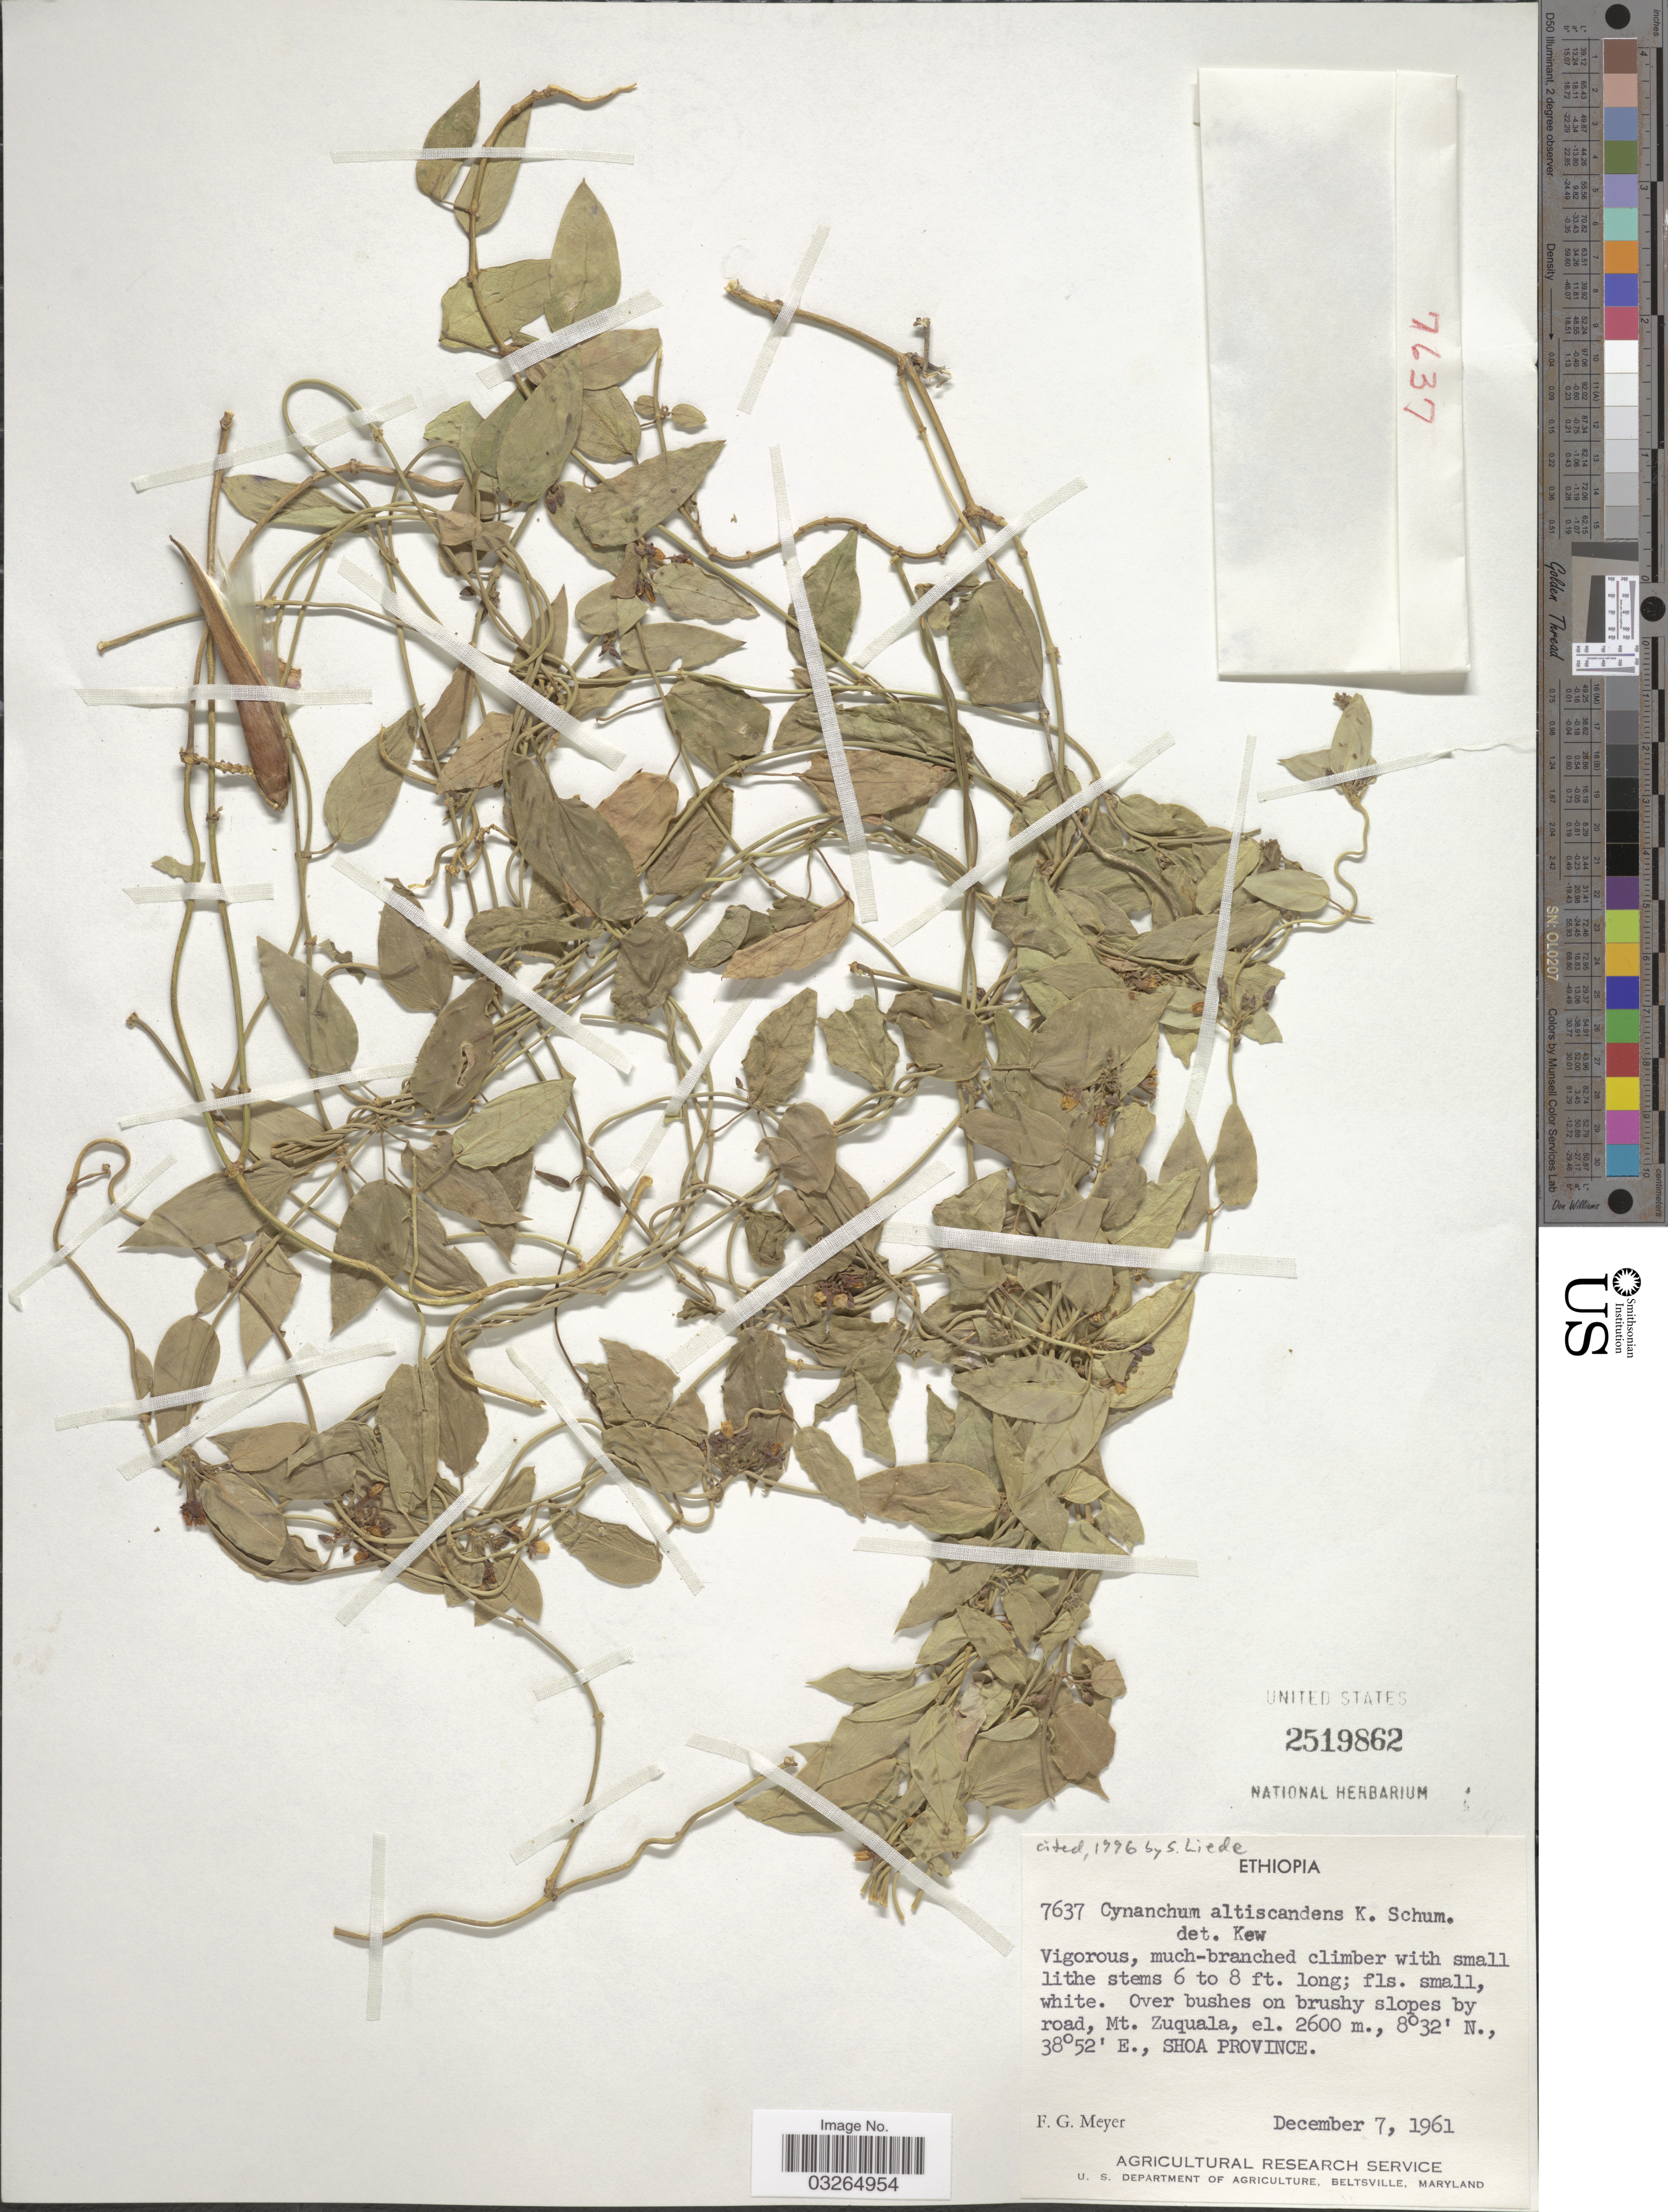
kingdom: Plantae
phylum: Tracheophyta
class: Magnoliopsida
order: Gentianales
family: Apocynaceae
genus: Cynanchum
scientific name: Cynanchum africanum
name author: Hoffmanns.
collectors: F. G. Meyer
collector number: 7637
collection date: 1961-12-07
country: Ethiopia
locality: Mt. Zuquala, Shoa Province.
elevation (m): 2600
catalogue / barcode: US 2519862